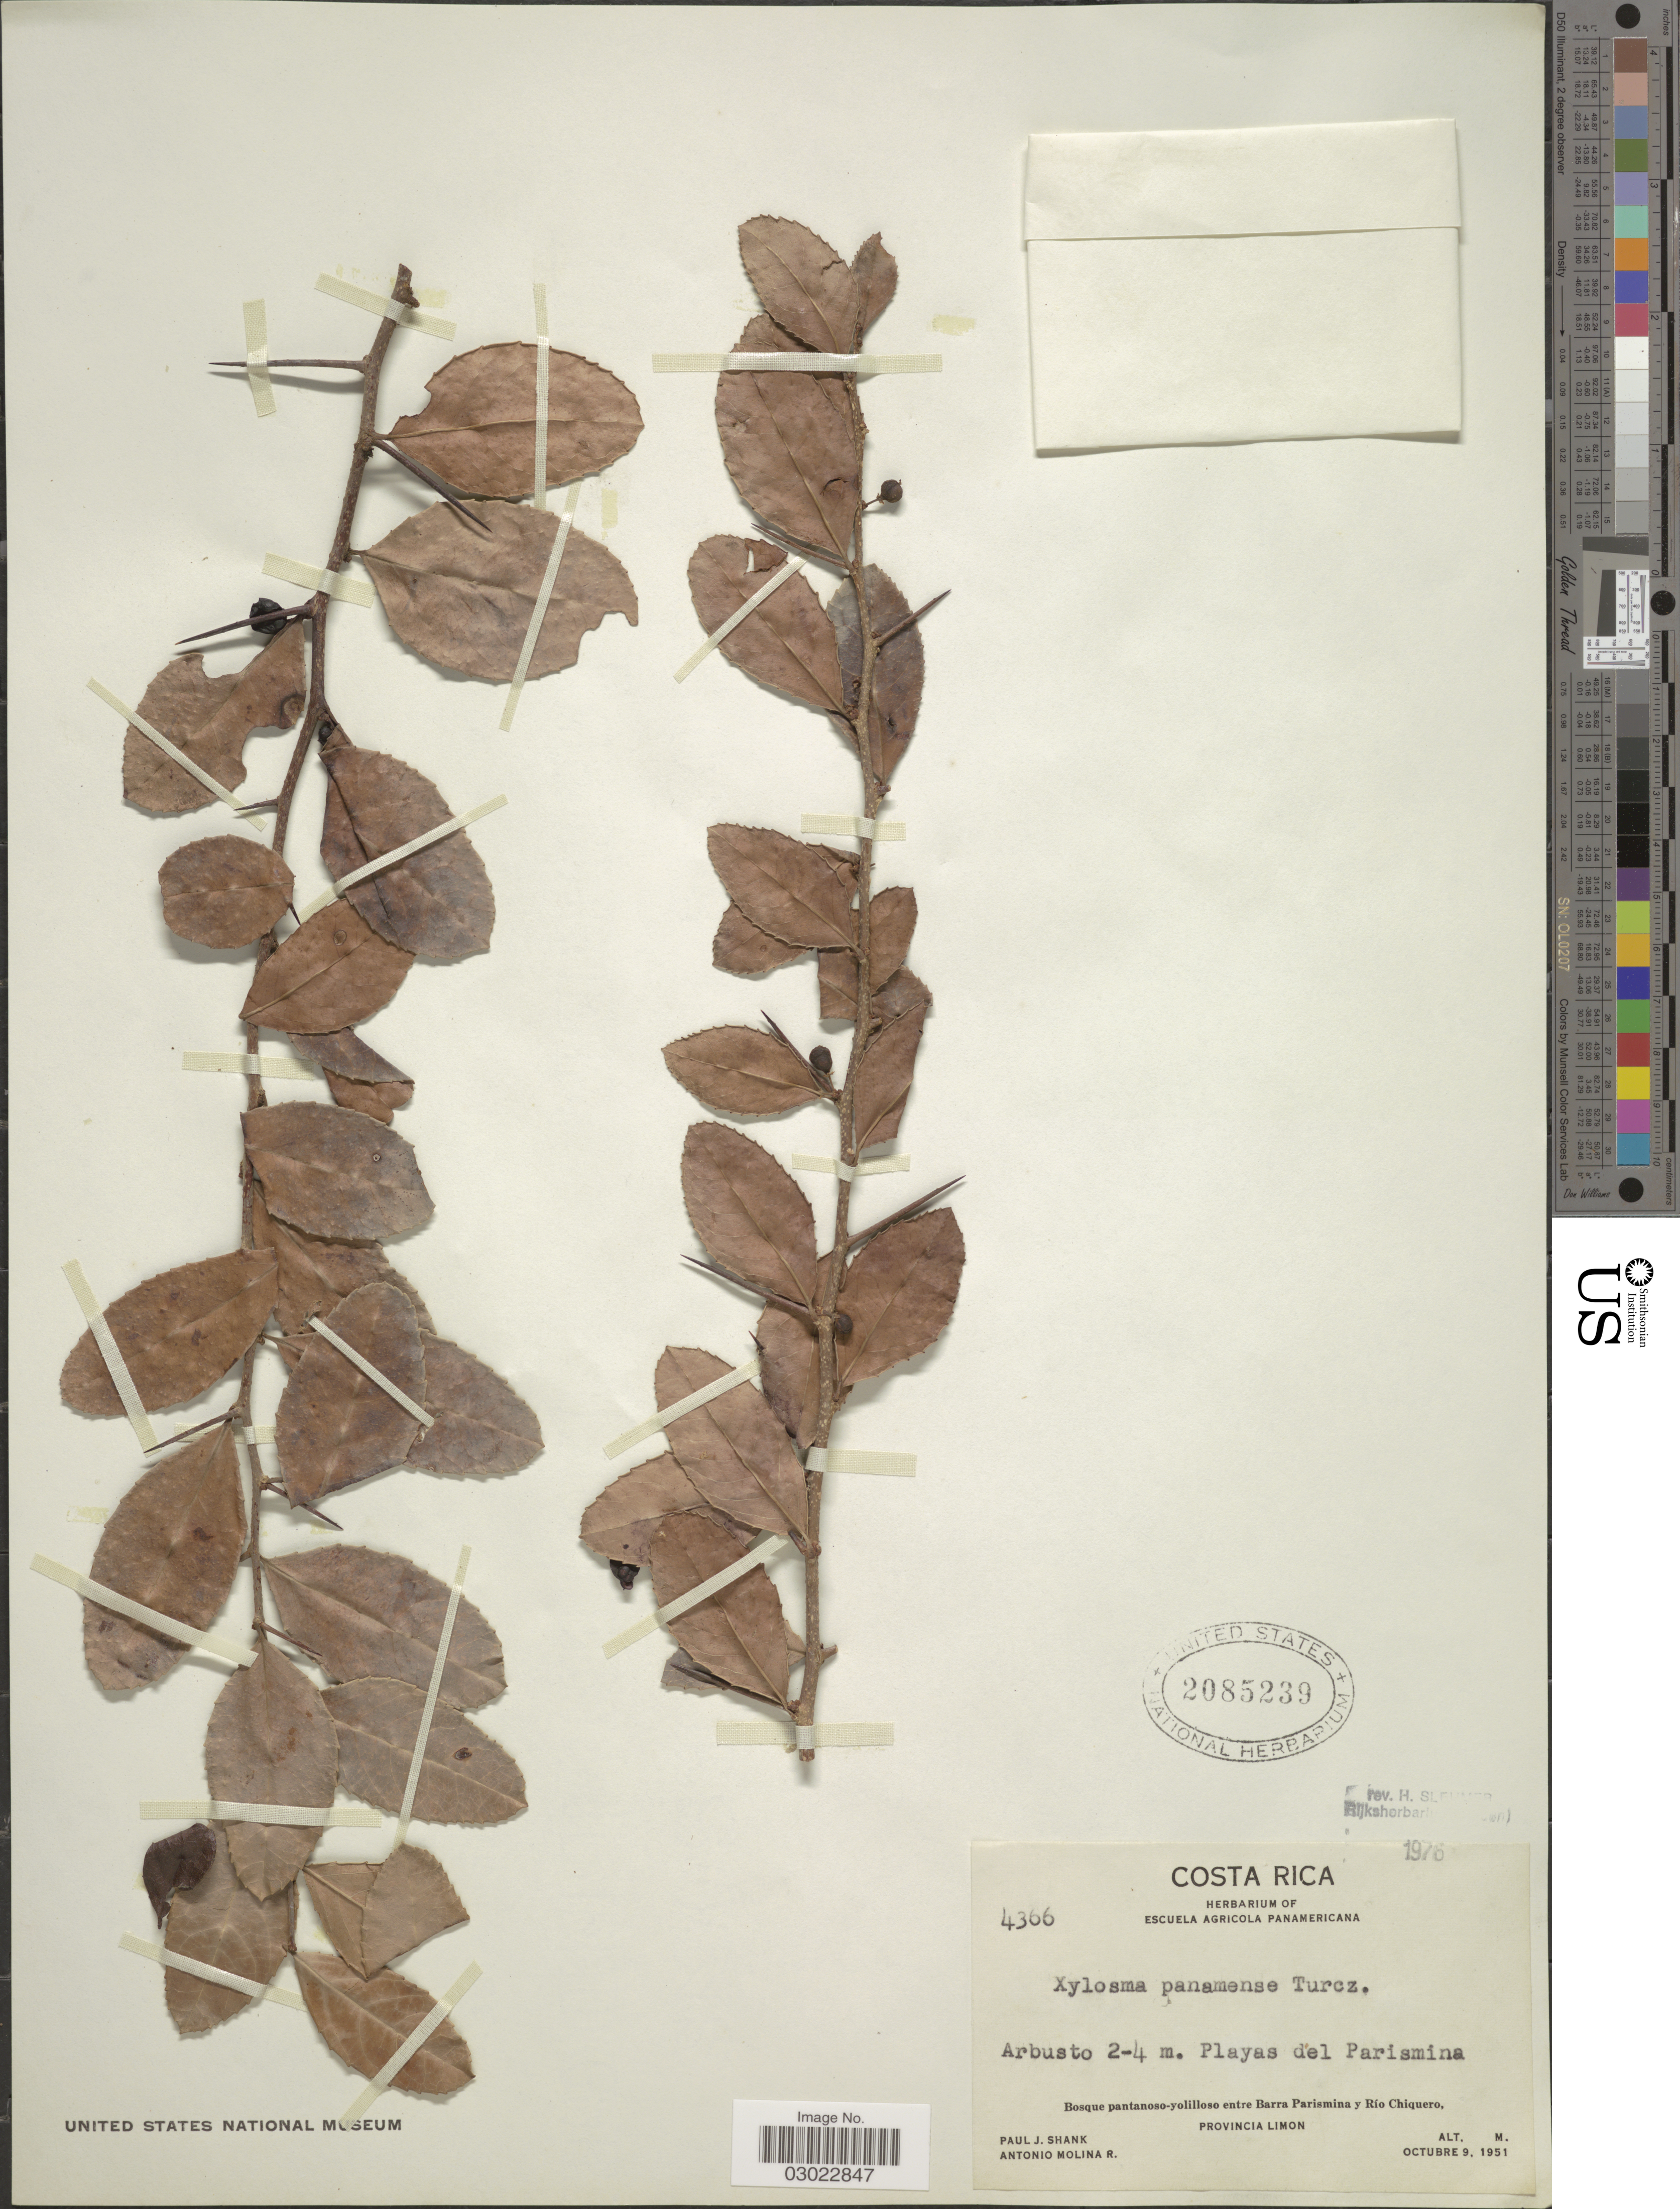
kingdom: Plantae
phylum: Tracheophyta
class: Magnoliopsida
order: Malpighiales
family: Salicaceae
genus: Xylosma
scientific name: Xylosma panamensis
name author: Turcz.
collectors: P. J. Shank & A. Molina R.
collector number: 4366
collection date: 1951-10-09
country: Costa Rica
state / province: Limón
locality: Playas del Parismina. Bosque pantanoso-yolilloso entre Barra Parismina y Río Chiquero.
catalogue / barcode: US 2085239